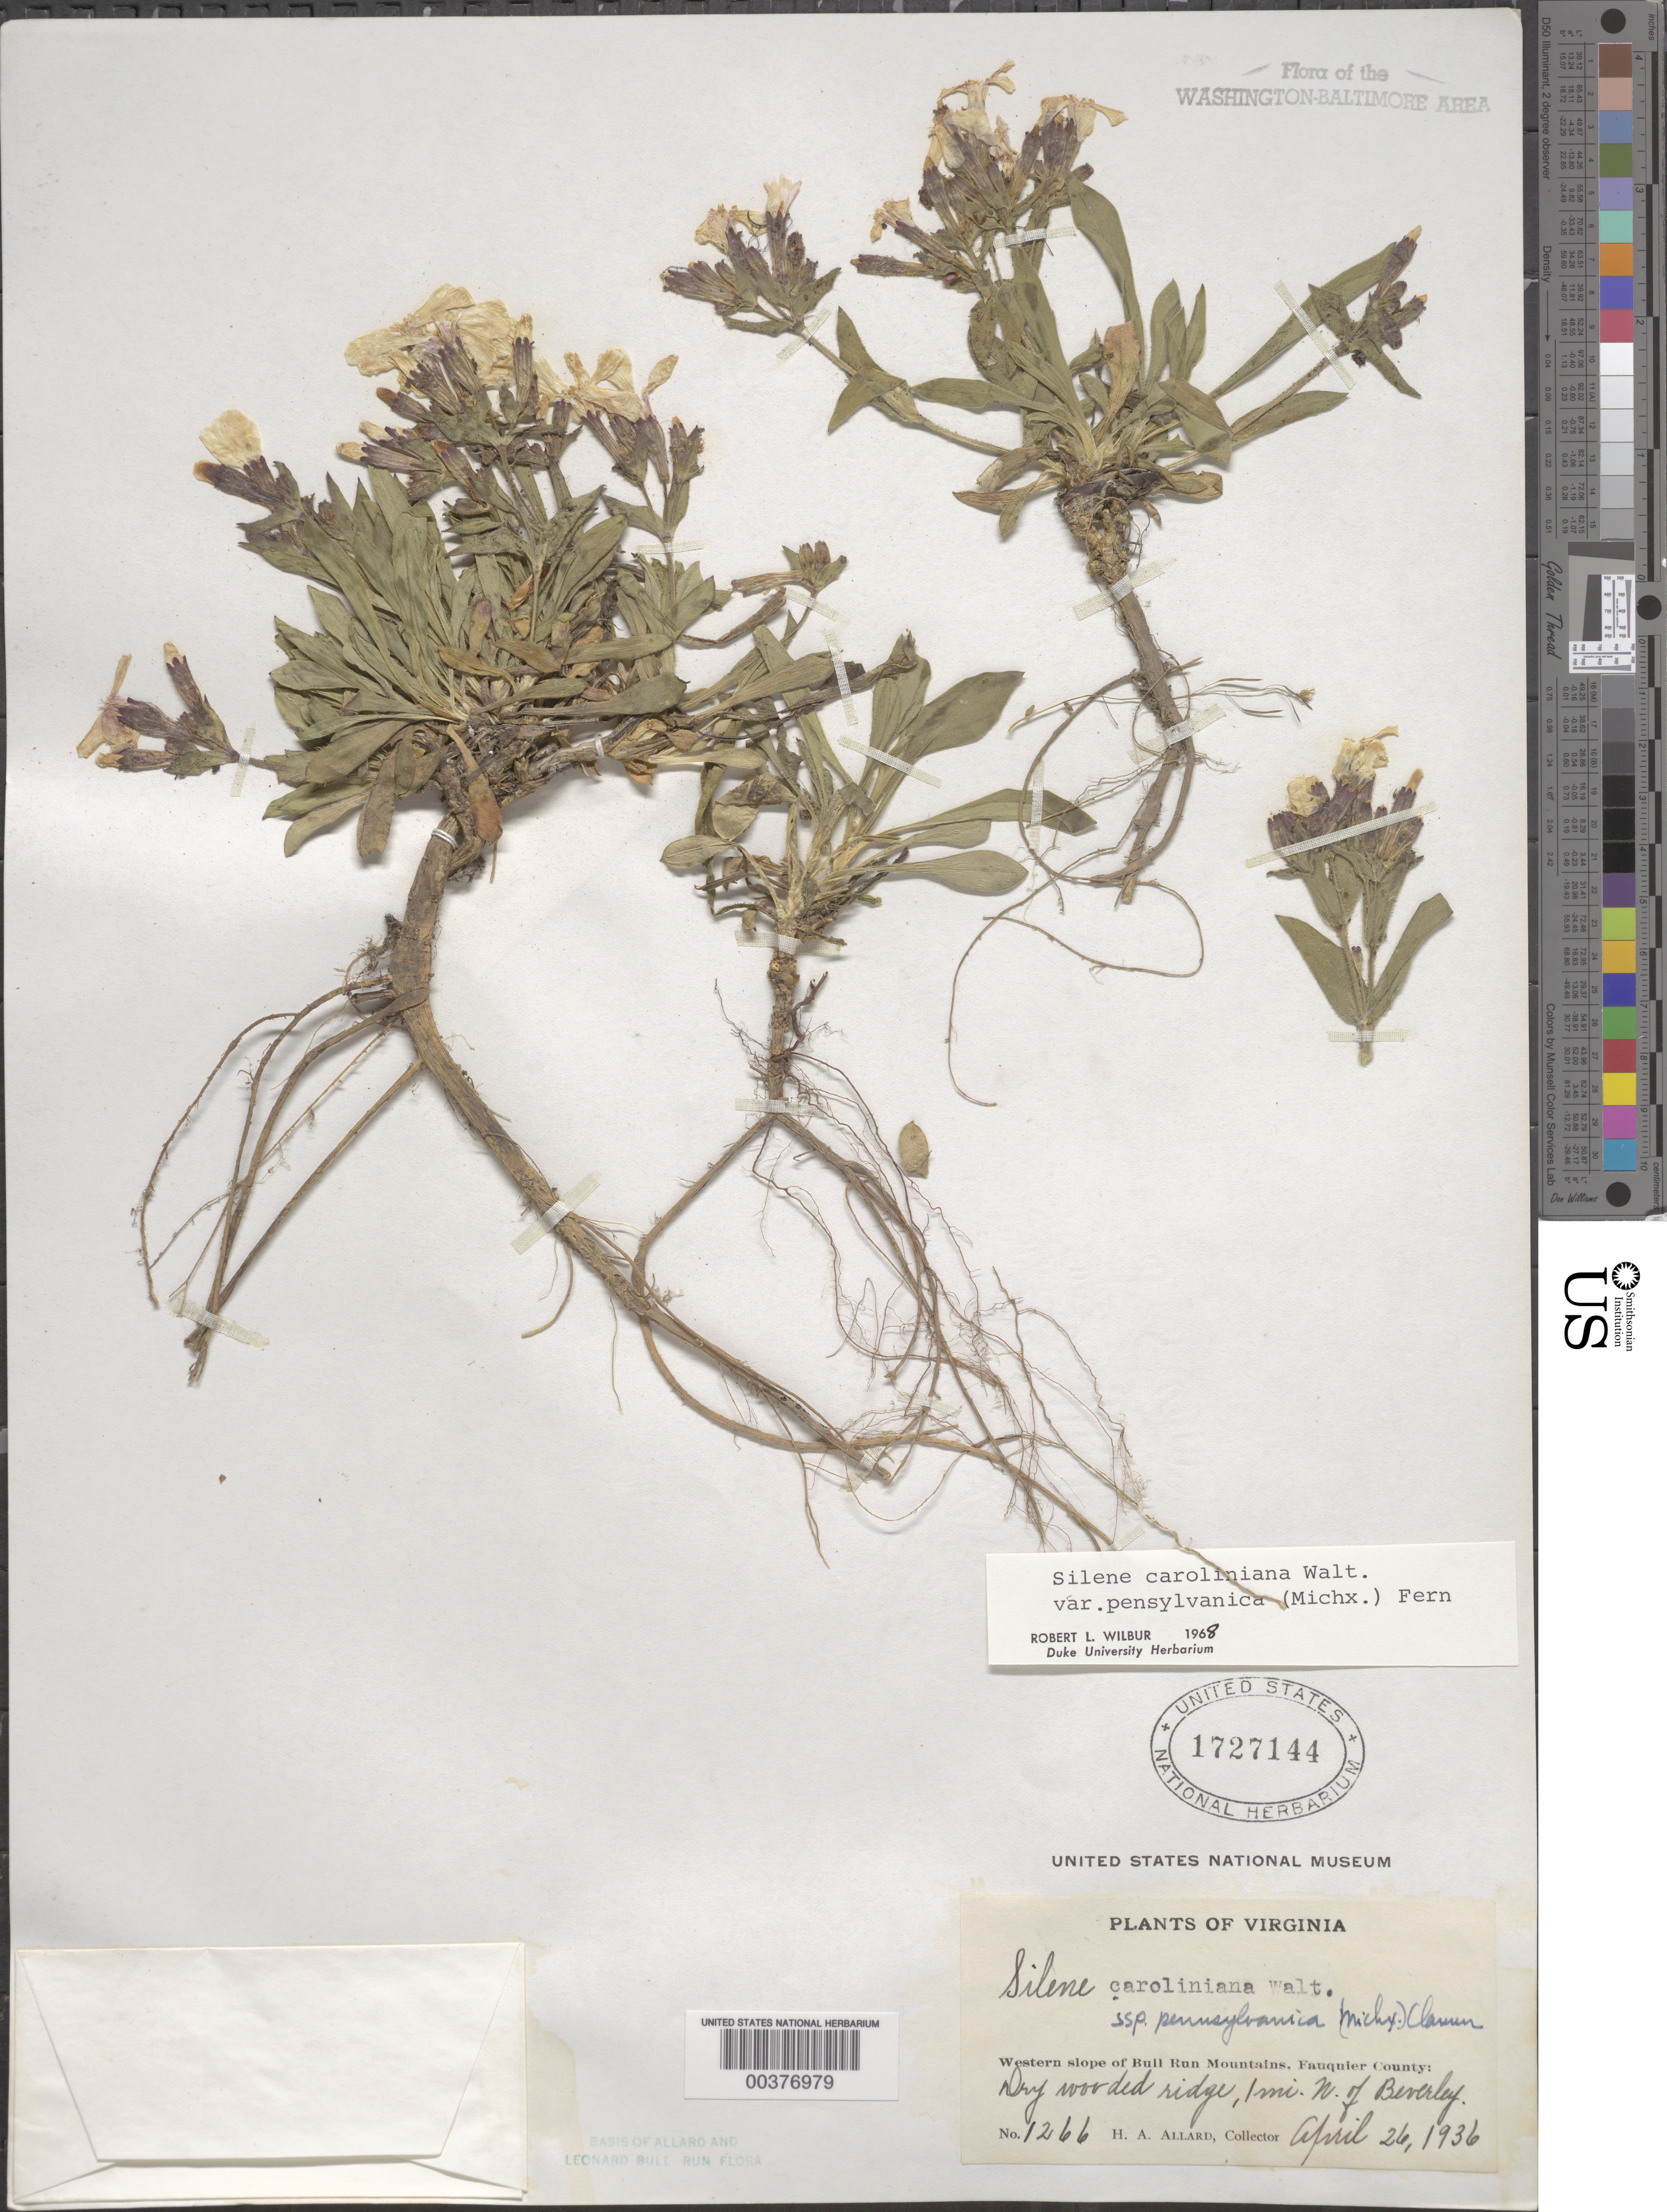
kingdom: Plantae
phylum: Tracheophyta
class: Magnoliopsida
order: Caryophyllales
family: Caryophyllaceae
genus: Silene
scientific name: Silene caroliniana var. pensylvanica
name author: (Michx.) Fernald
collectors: H. A. Allard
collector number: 1266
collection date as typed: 26 Apr 1936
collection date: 1936-04-26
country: United States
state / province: Virginia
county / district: Fauquier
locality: Western Slope of Bull Run Mountains, North of Beverley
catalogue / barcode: US 1727144